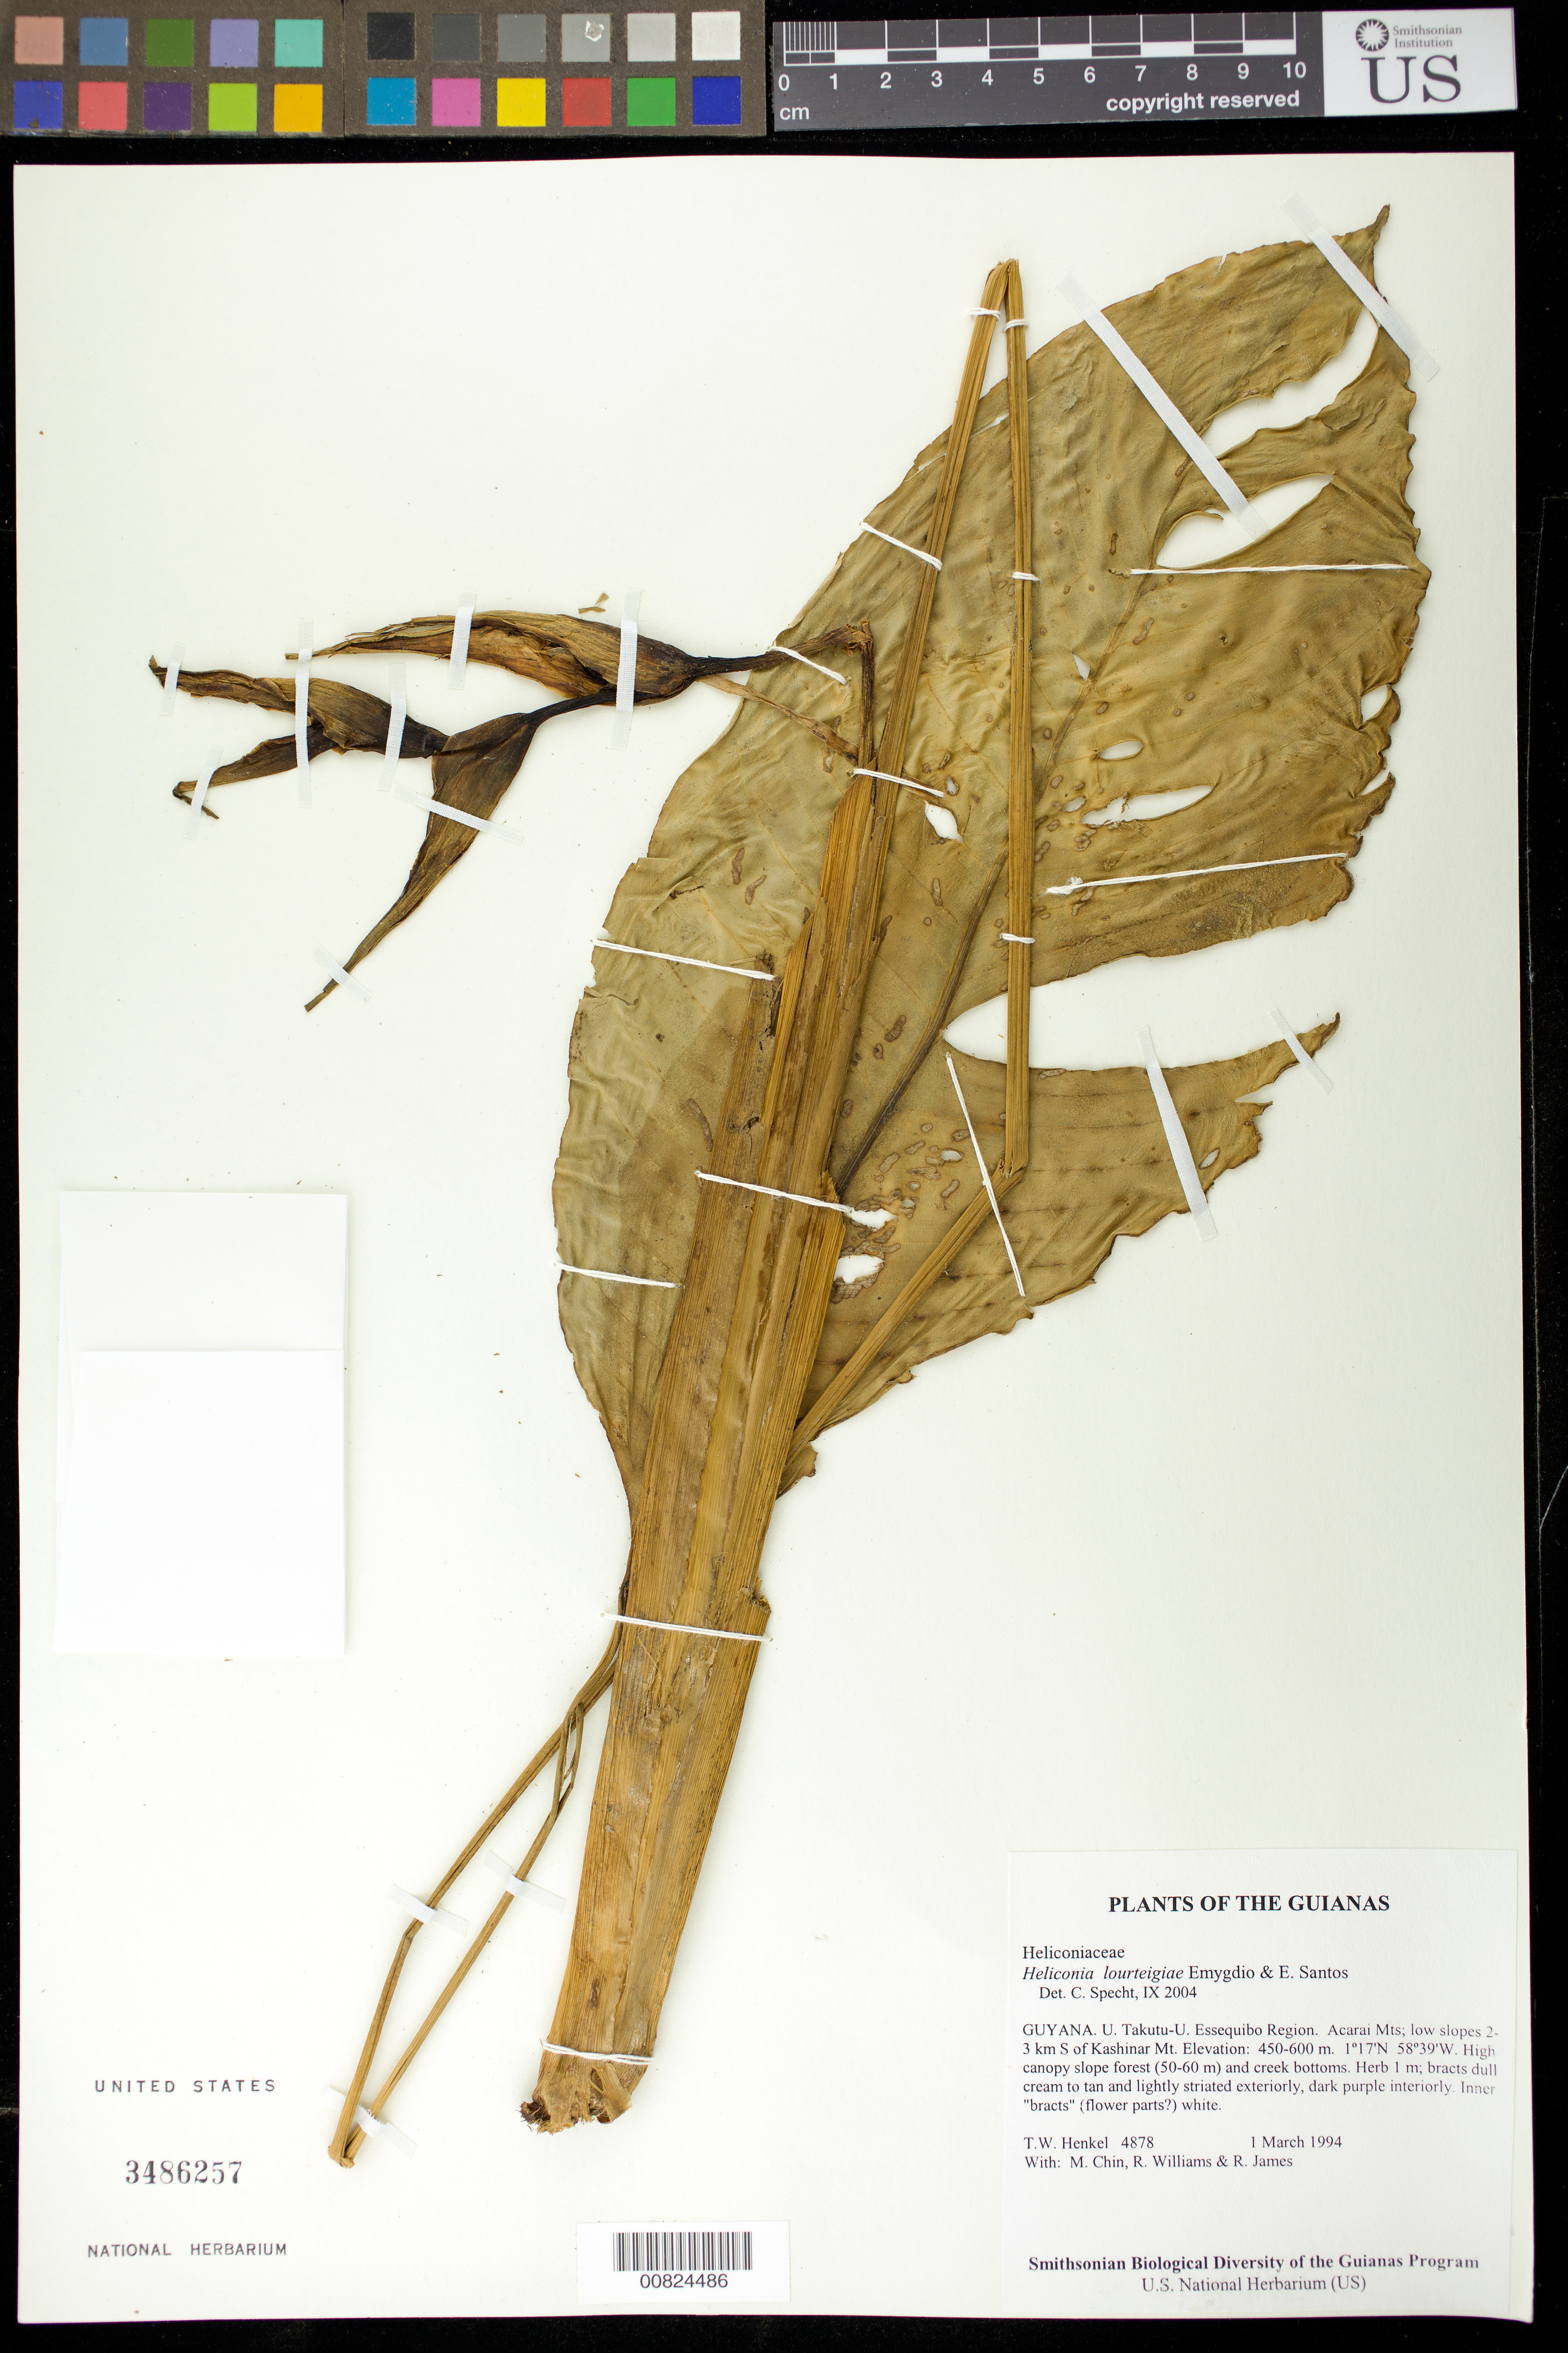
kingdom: Plantae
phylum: Tracheophyta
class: Liliopsida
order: Zingiberales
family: Heliconiaceae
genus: Heliconia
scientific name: Heliconia lourteigiae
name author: Emygdio & E. Santos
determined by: Specht, Chelsea D., University of California (UNITED STATES)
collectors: T. Henkel, M. Chin, R. Williams & R. James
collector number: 4878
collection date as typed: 1 March 1994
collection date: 1994-03-01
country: Guyana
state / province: U. Takutu-U. Essequibo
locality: Acarai Mts; low slopes 2-3 km S of Kashinar Mt.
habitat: High canopy slope forest (50-60 m) and creek bottoms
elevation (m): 450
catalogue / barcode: US 3486257